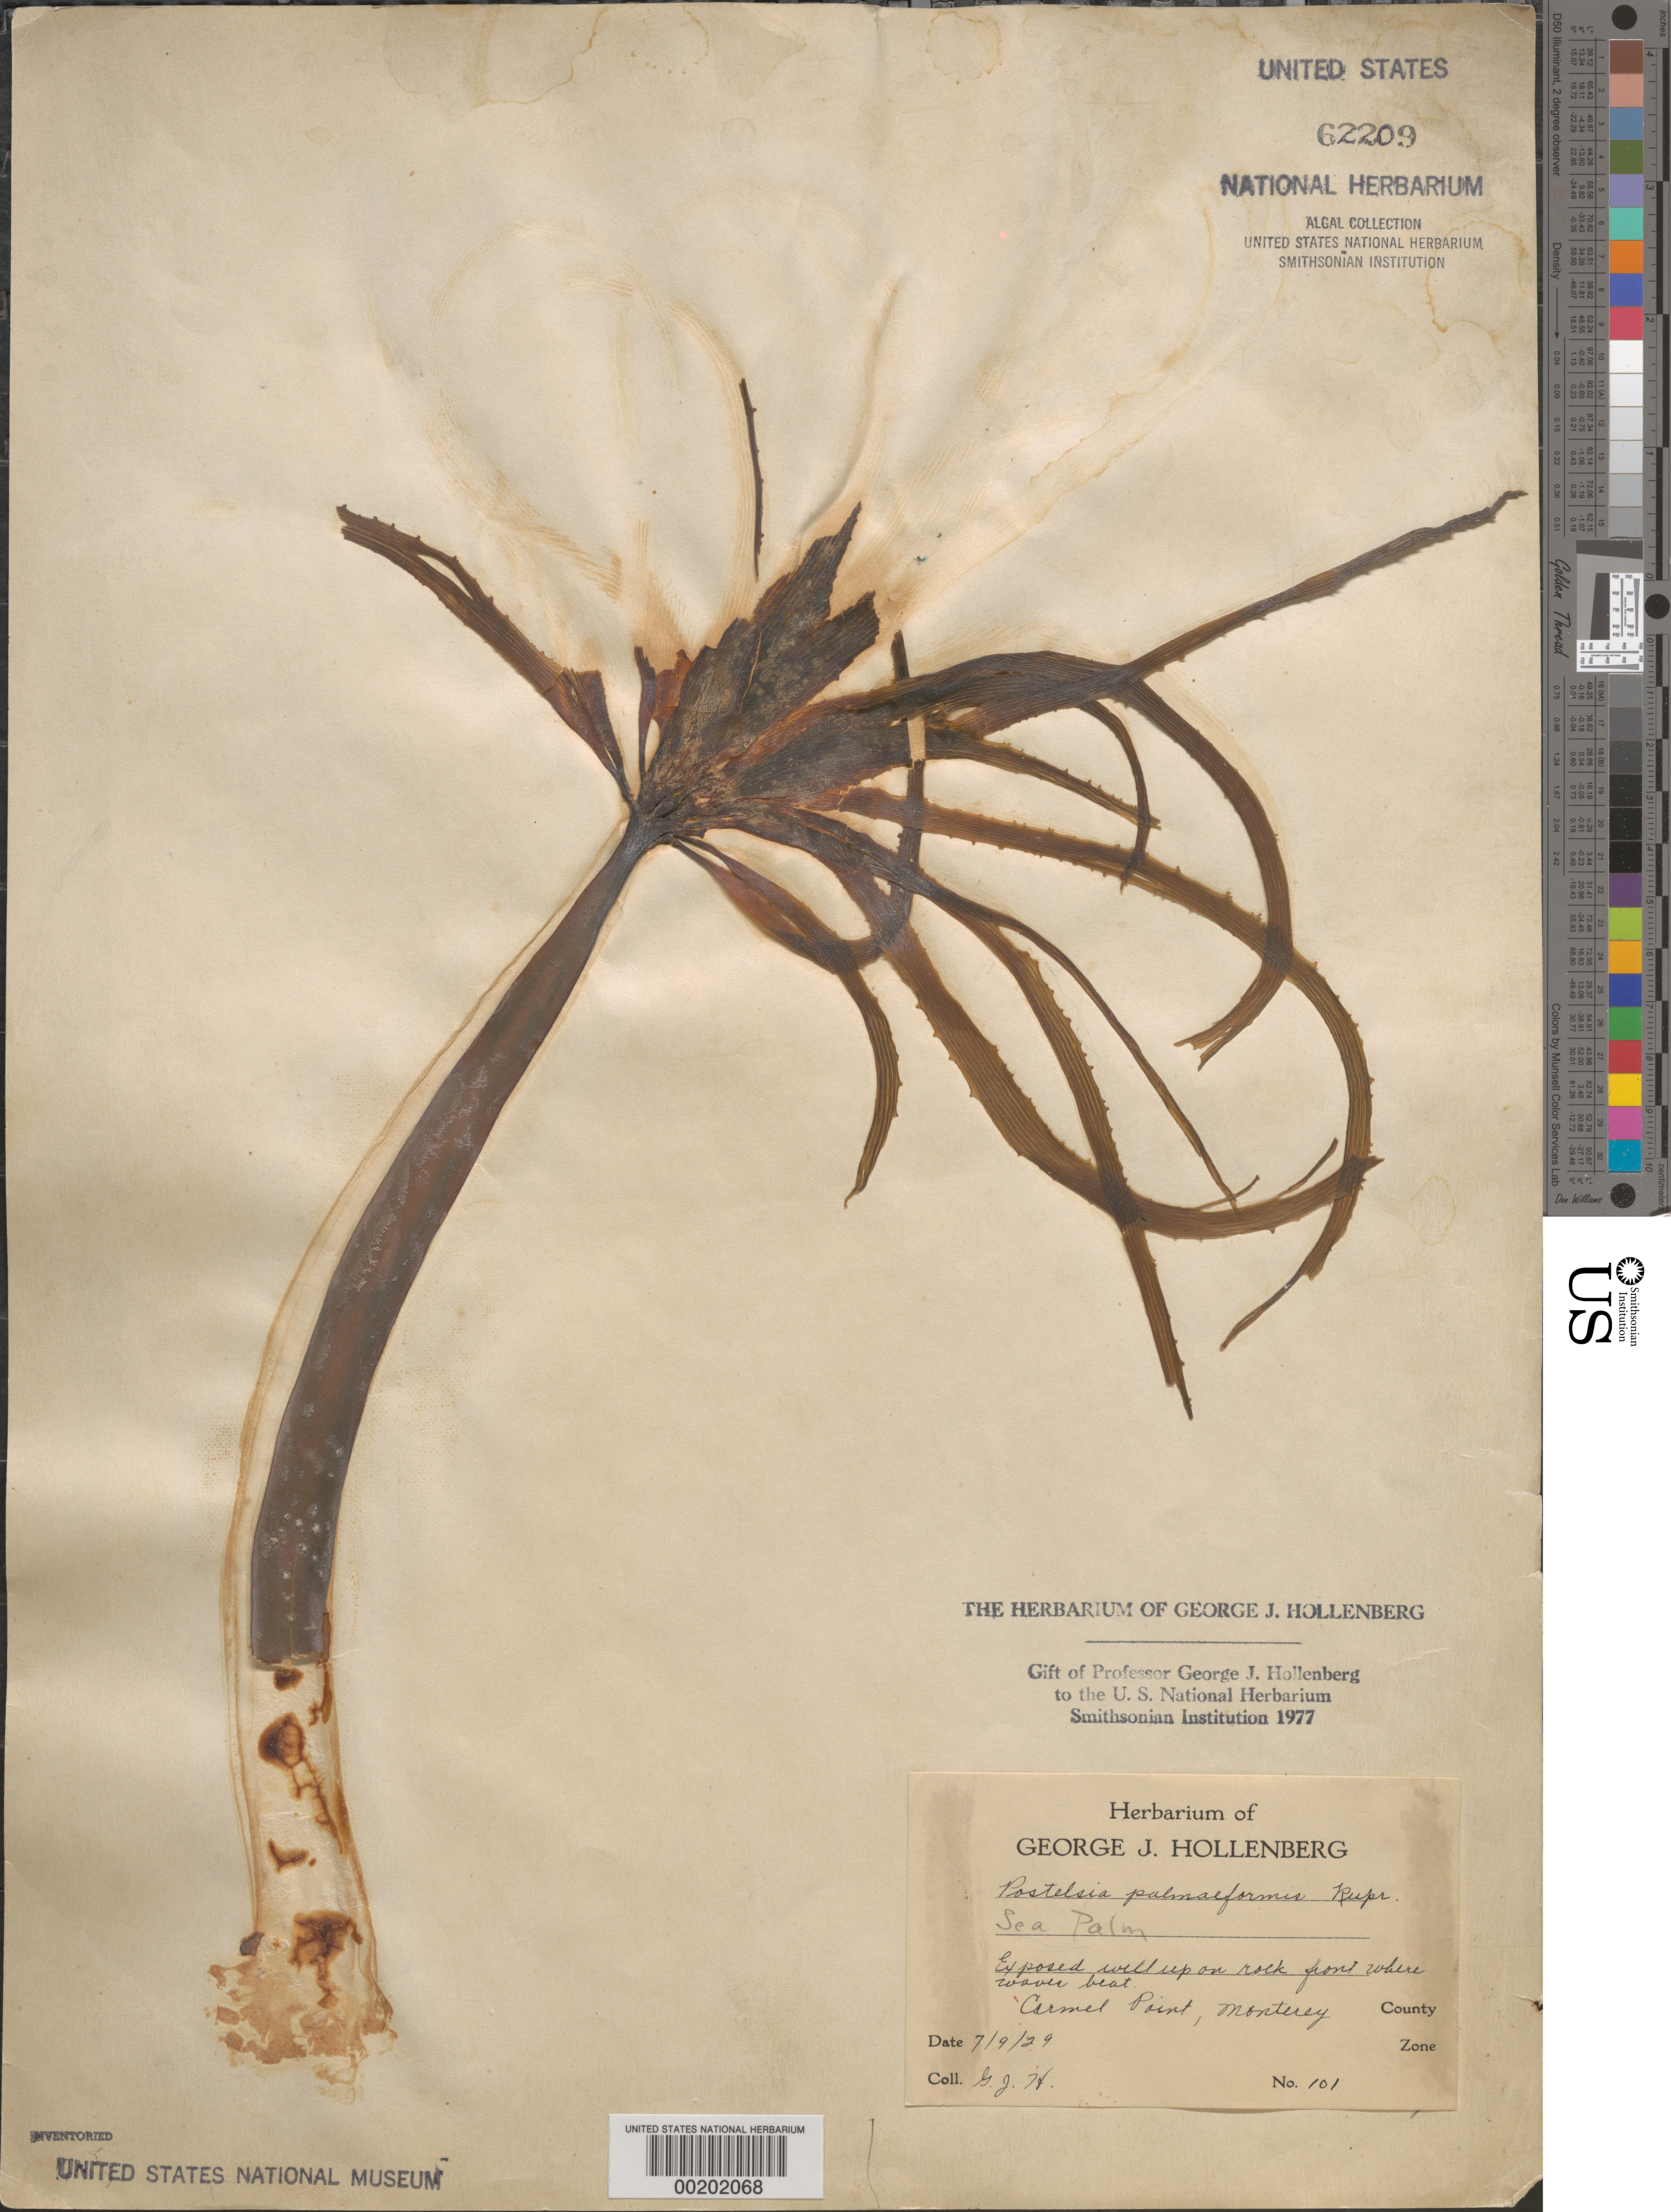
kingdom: Chromista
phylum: Ochrophyta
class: Phaeophyceae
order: Laminariales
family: Laminariaceae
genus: Postelsia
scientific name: Postelsia palmaeformis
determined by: Hollenberg, George J.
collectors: G. Hollenberg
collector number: GJH 101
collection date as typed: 09 Jul 1929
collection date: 1929-07-09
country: United States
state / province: California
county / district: Monterey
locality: Carmel Point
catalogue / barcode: US 62209